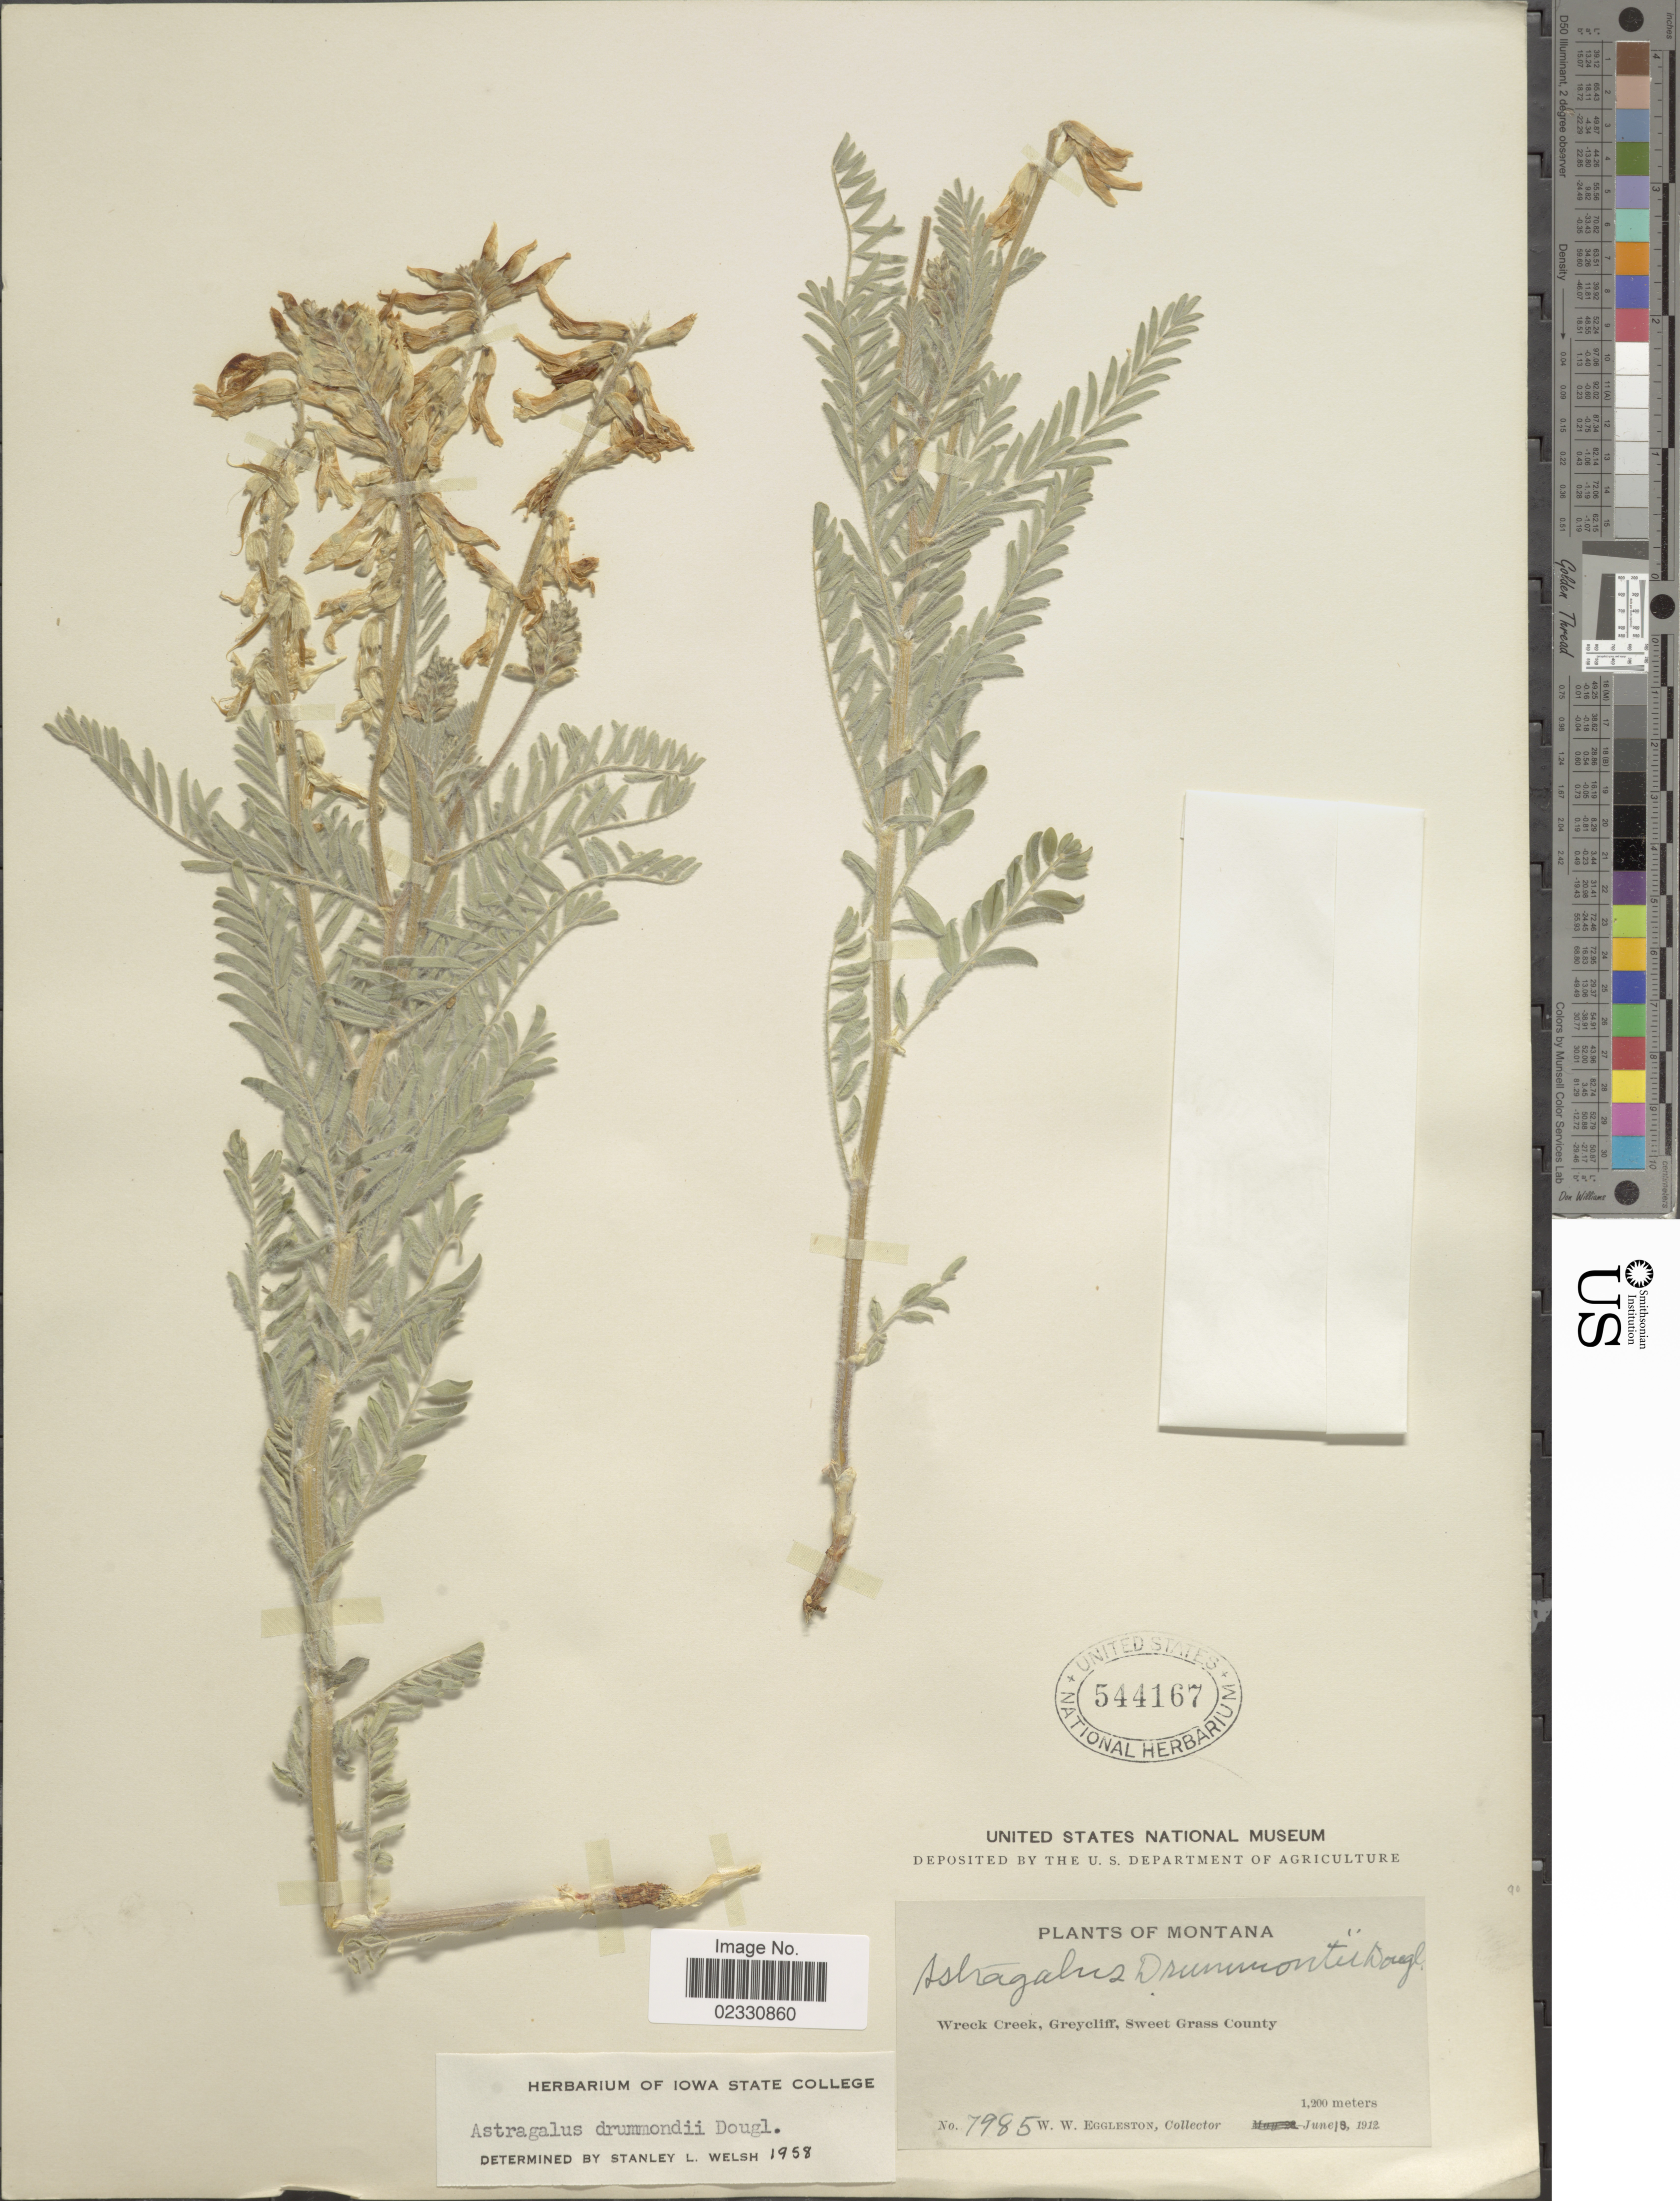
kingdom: Plantae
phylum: Tracheophyta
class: Magnoliopsida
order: Fabales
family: Fabaceae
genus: Astragalus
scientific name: Astragalus drummondii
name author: Hook.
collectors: W. W. Eggleston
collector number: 7985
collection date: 1912-06-18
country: United States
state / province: Montana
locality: Wreck Creek, Greycliff, Sweet Grass County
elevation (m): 1200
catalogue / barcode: US 544167